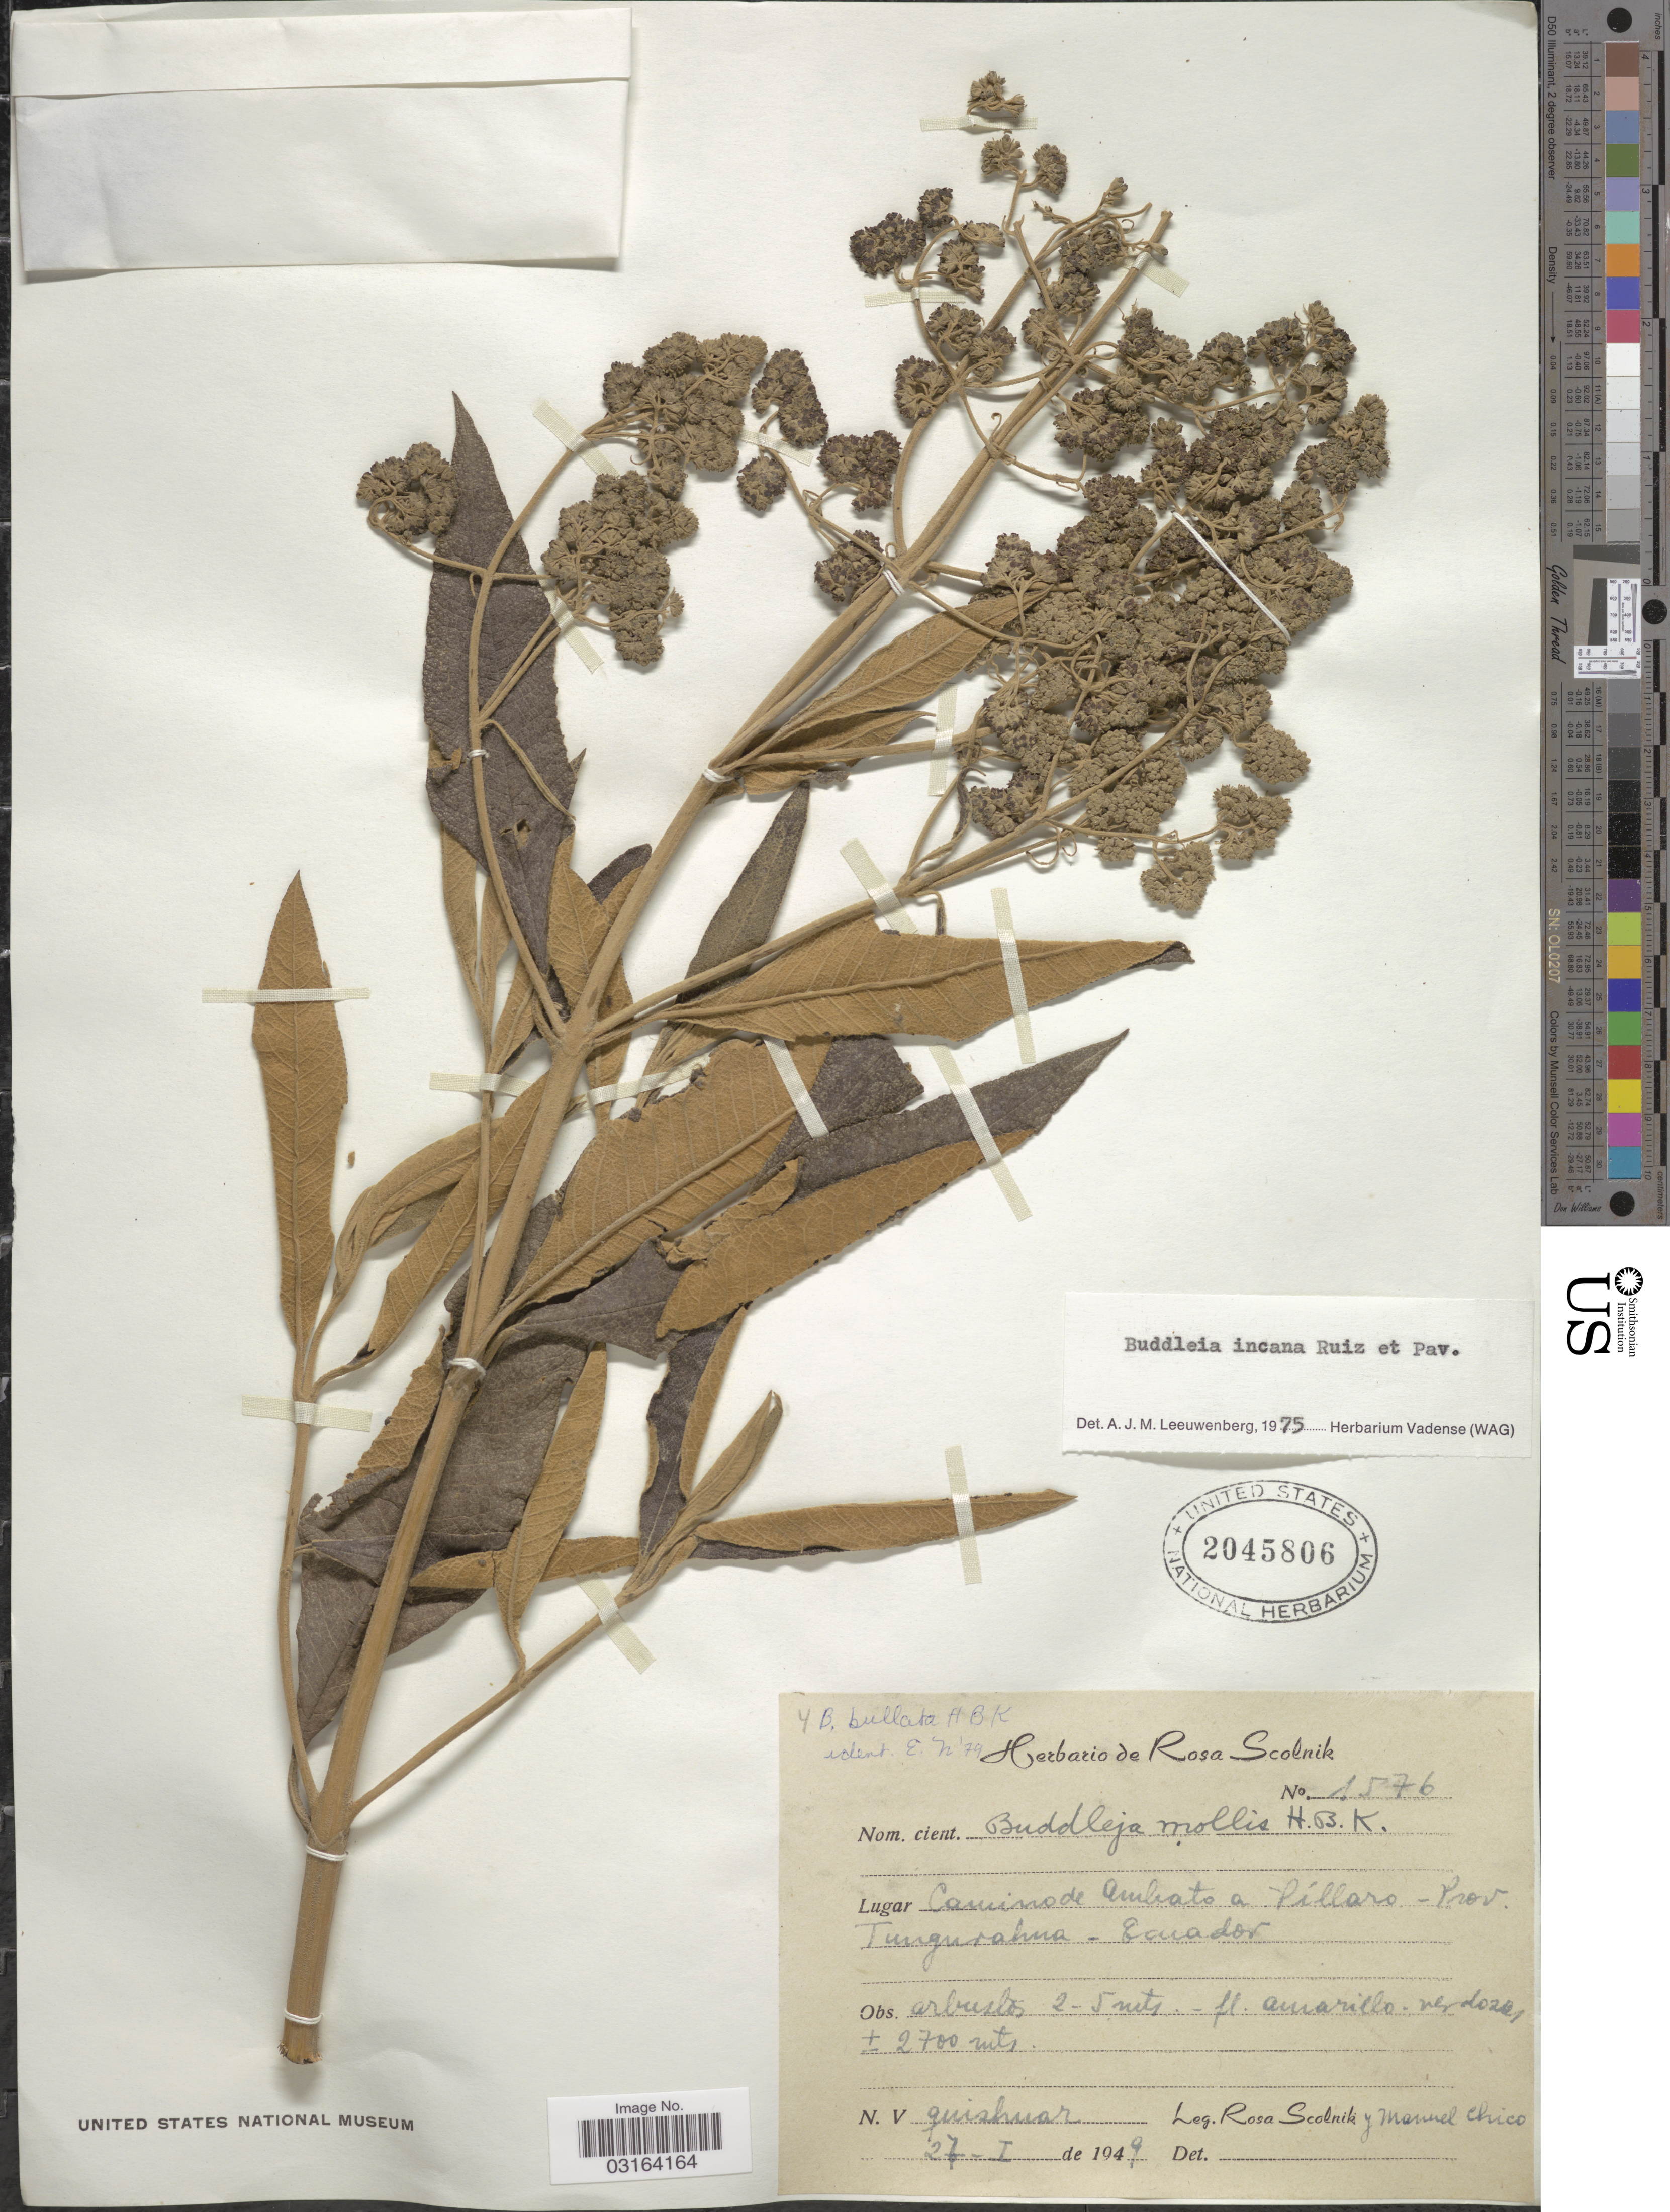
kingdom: Plantae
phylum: Tracheophyta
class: Magnoliopsida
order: Lamiales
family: Scrophulariaceae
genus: Buddleja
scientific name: Buddleja bullata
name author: Kunth in Humb. & et al.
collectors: R. Scolnik & M. Chico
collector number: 1576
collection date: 1949-01-27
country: Ecuador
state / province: Tungurahua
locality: Camino de Ambato a Pillaro.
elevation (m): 2700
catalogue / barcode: US 2045806